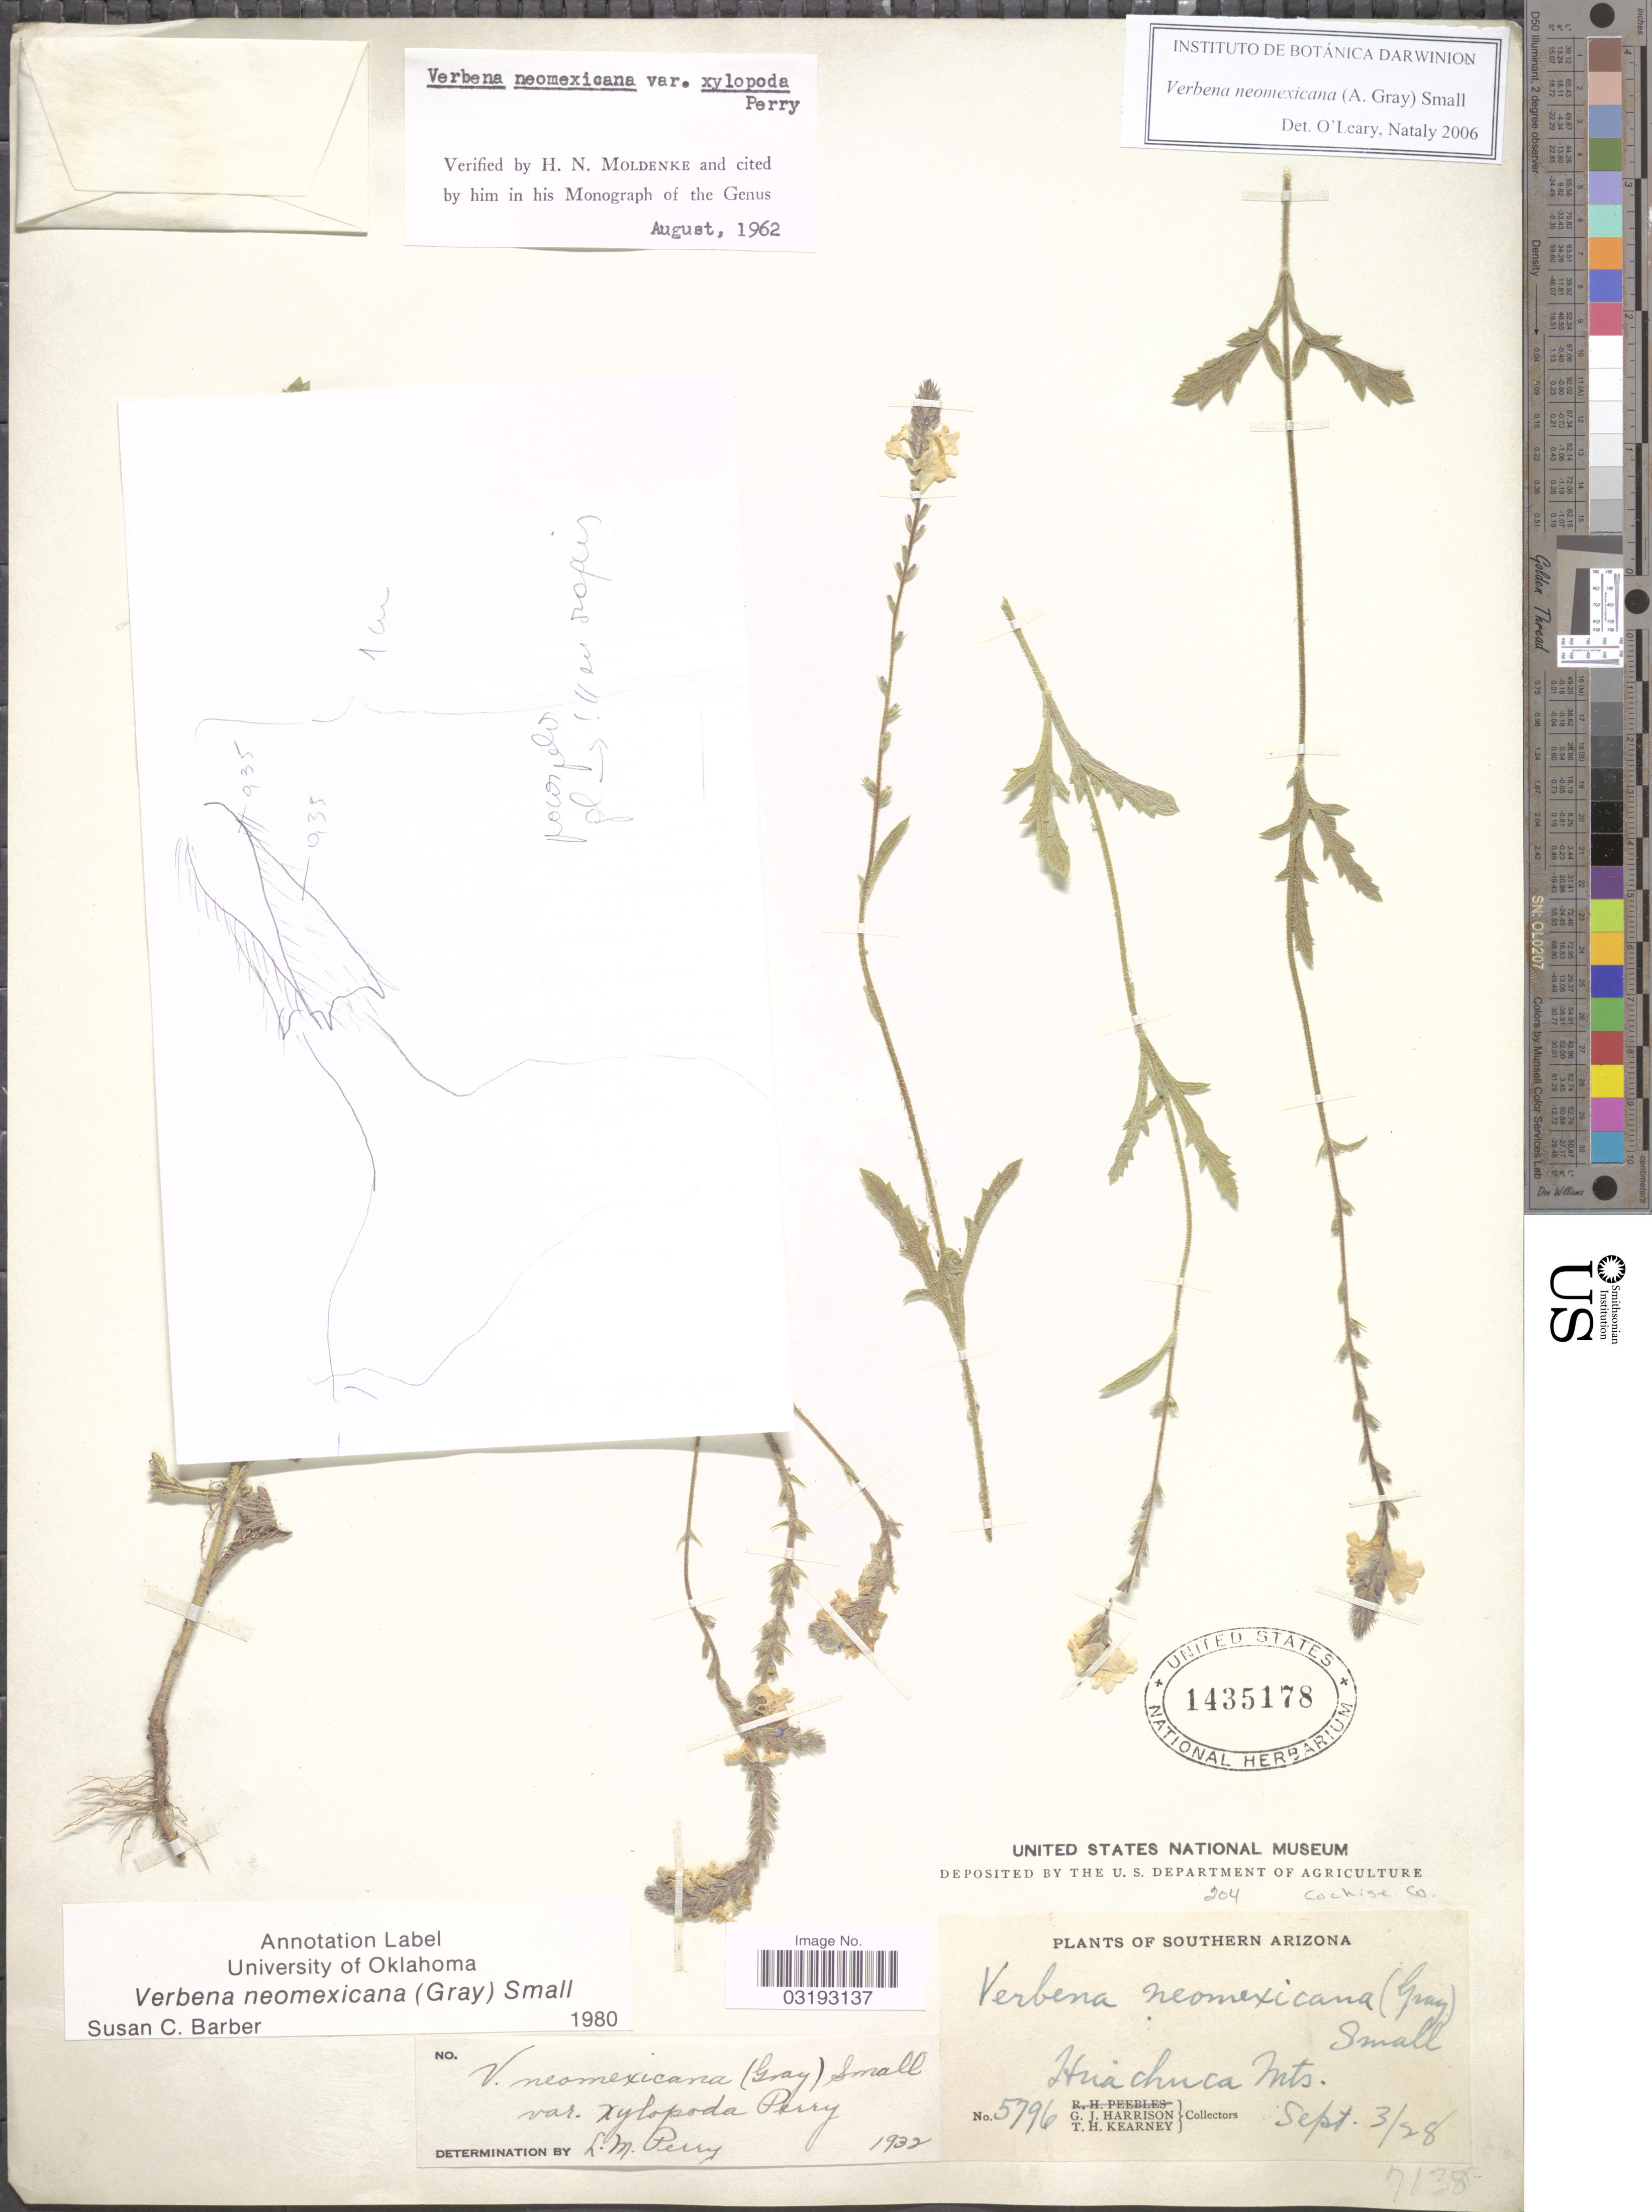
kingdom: Plantae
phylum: Tracheophyta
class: Magnoliopsida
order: Lamiales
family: Verbenaceae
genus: Verbena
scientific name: Verbena neomexicana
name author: (A. Gray) Small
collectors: G. J. Harrison & T. H. Kearney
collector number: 5796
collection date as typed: Transcribed d/m/y: 3/9/28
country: United States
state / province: Arizona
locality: Southern Arizona. Huachuca Mts. Cochise Co.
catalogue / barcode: US 1435178